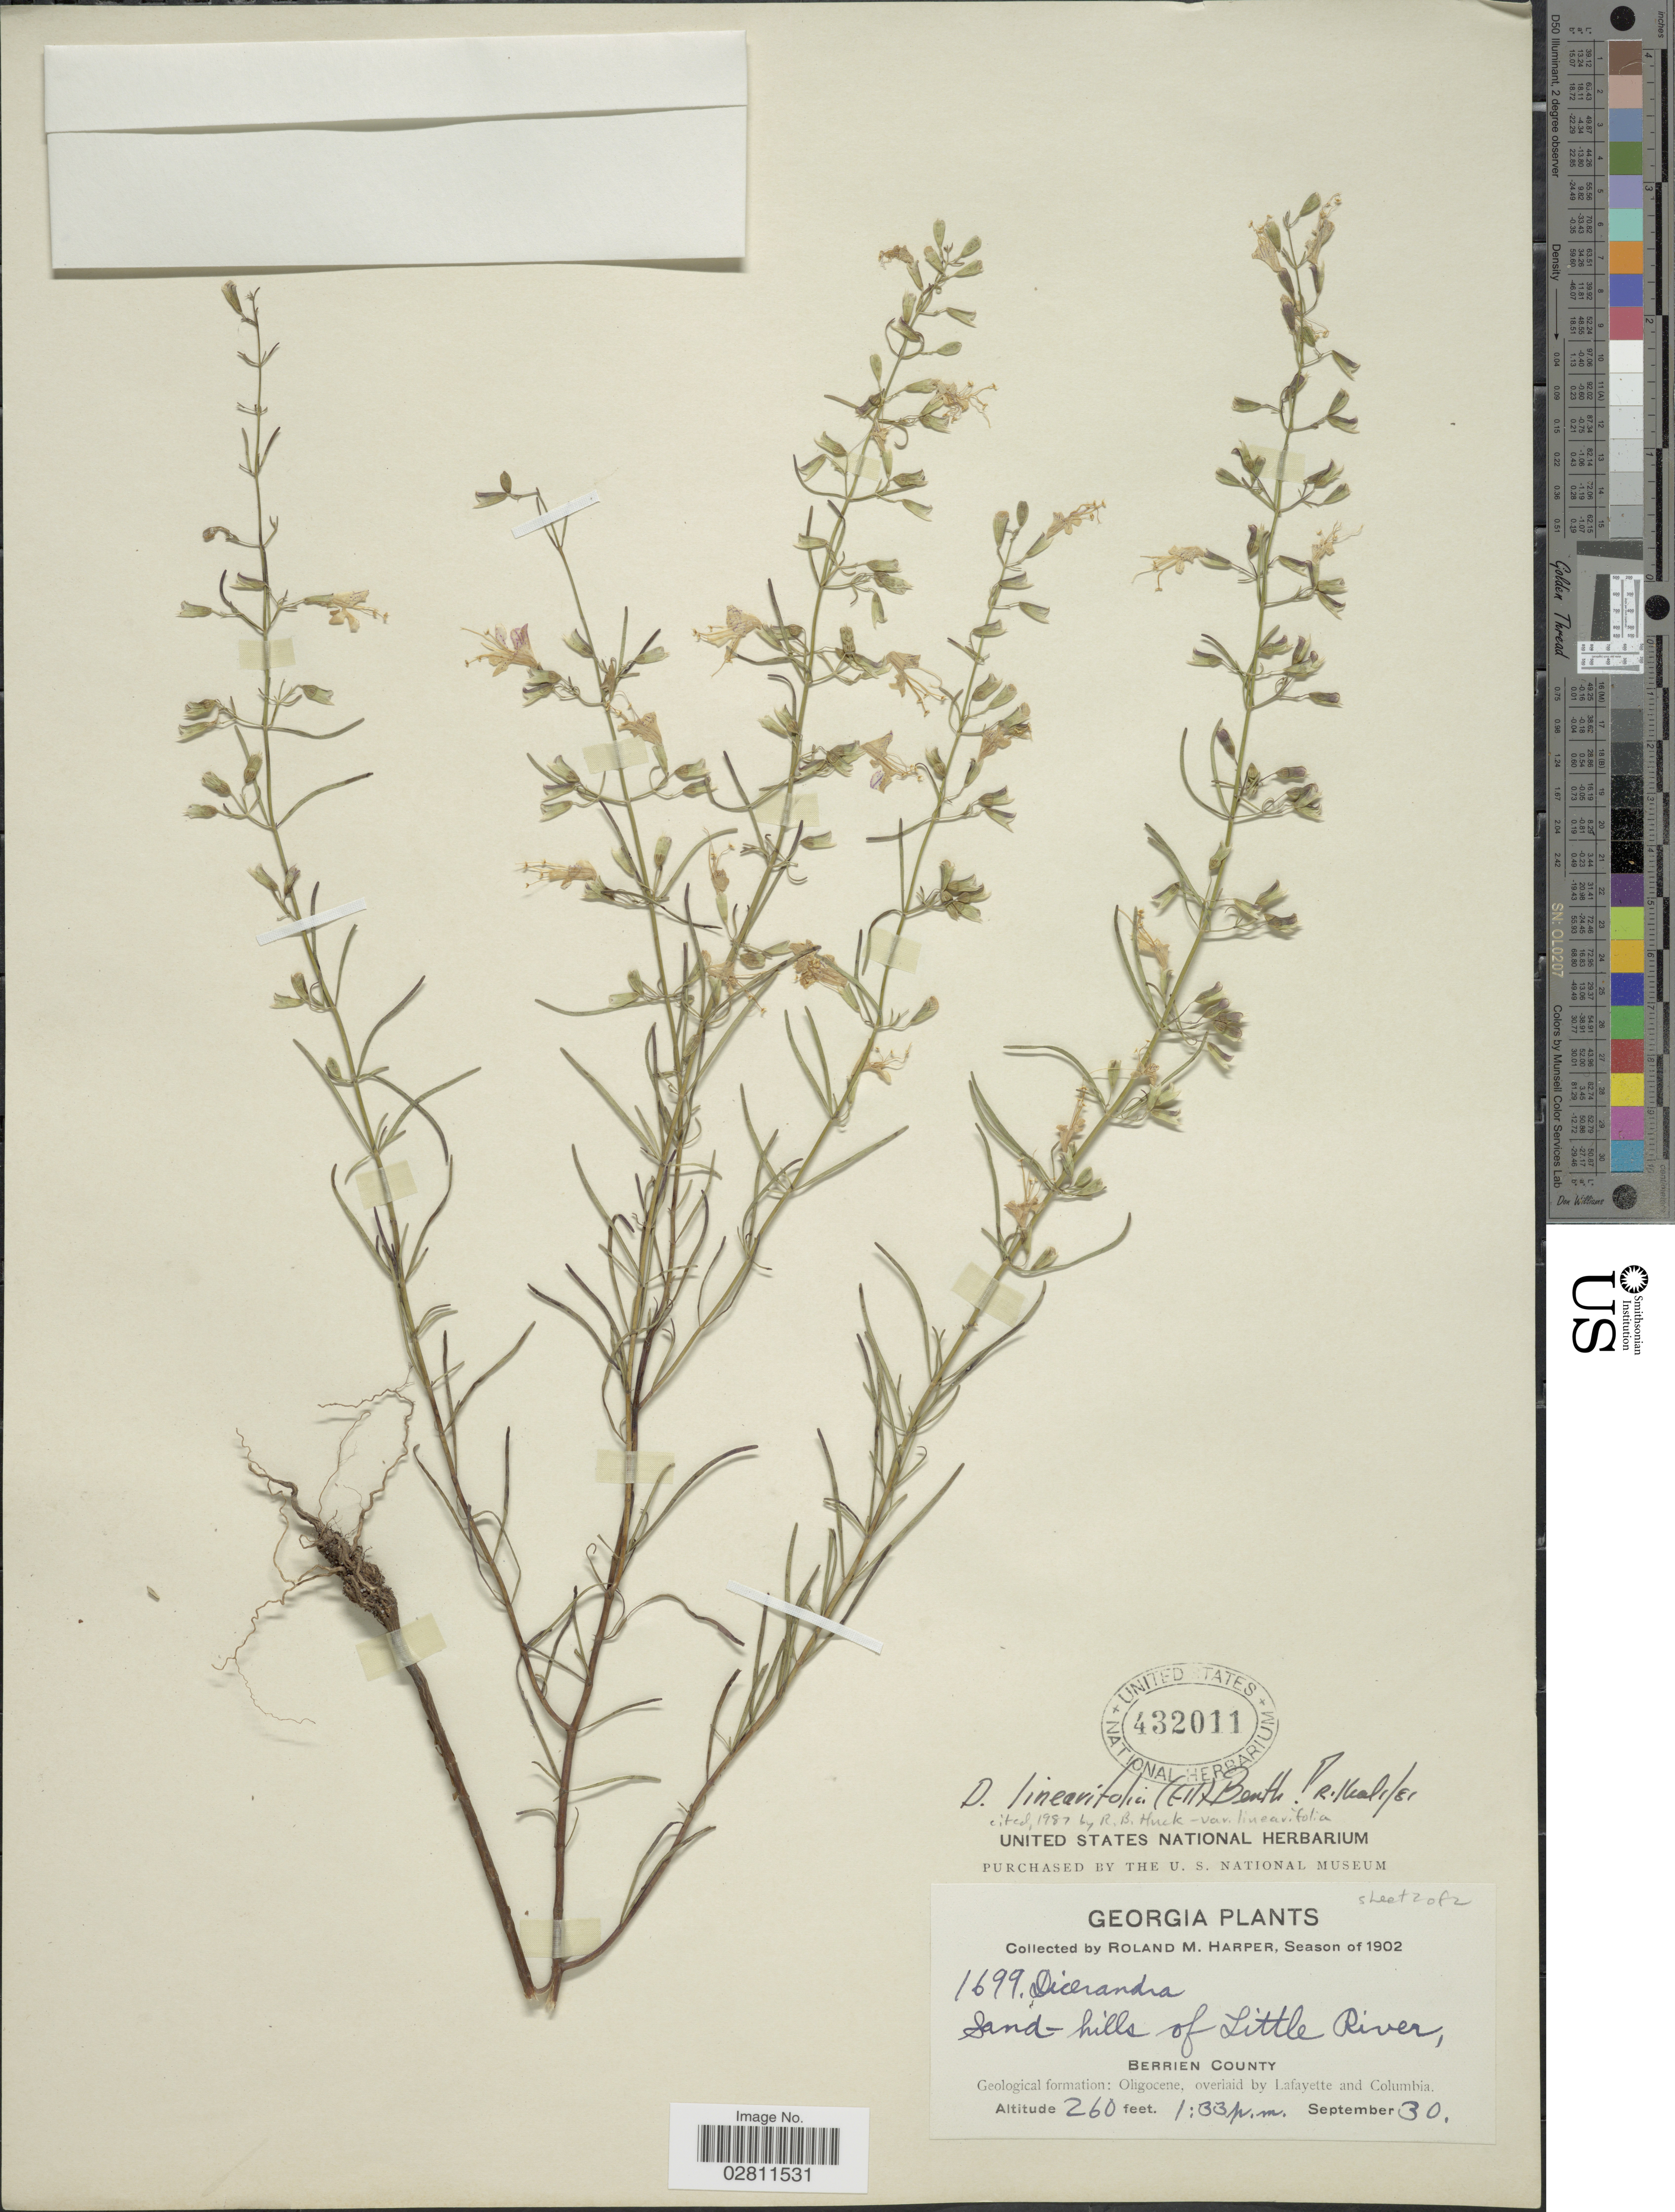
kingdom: Plantae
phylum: Tracheophyta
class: Magnoliopsida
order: Lamiales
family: Lamiaceae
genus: Dicerandra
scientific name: Dicerandra linearifolia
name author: (Elliott) Benth.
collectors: R. M. Harper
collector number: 1699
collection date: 1902-09-30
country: United States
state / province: Georgia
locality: Sand-hills of Little River, Berrien County. Geological formation: Oligocene, overlaid by Lafayette and Columbia.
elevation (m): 79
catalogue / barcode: US 432011